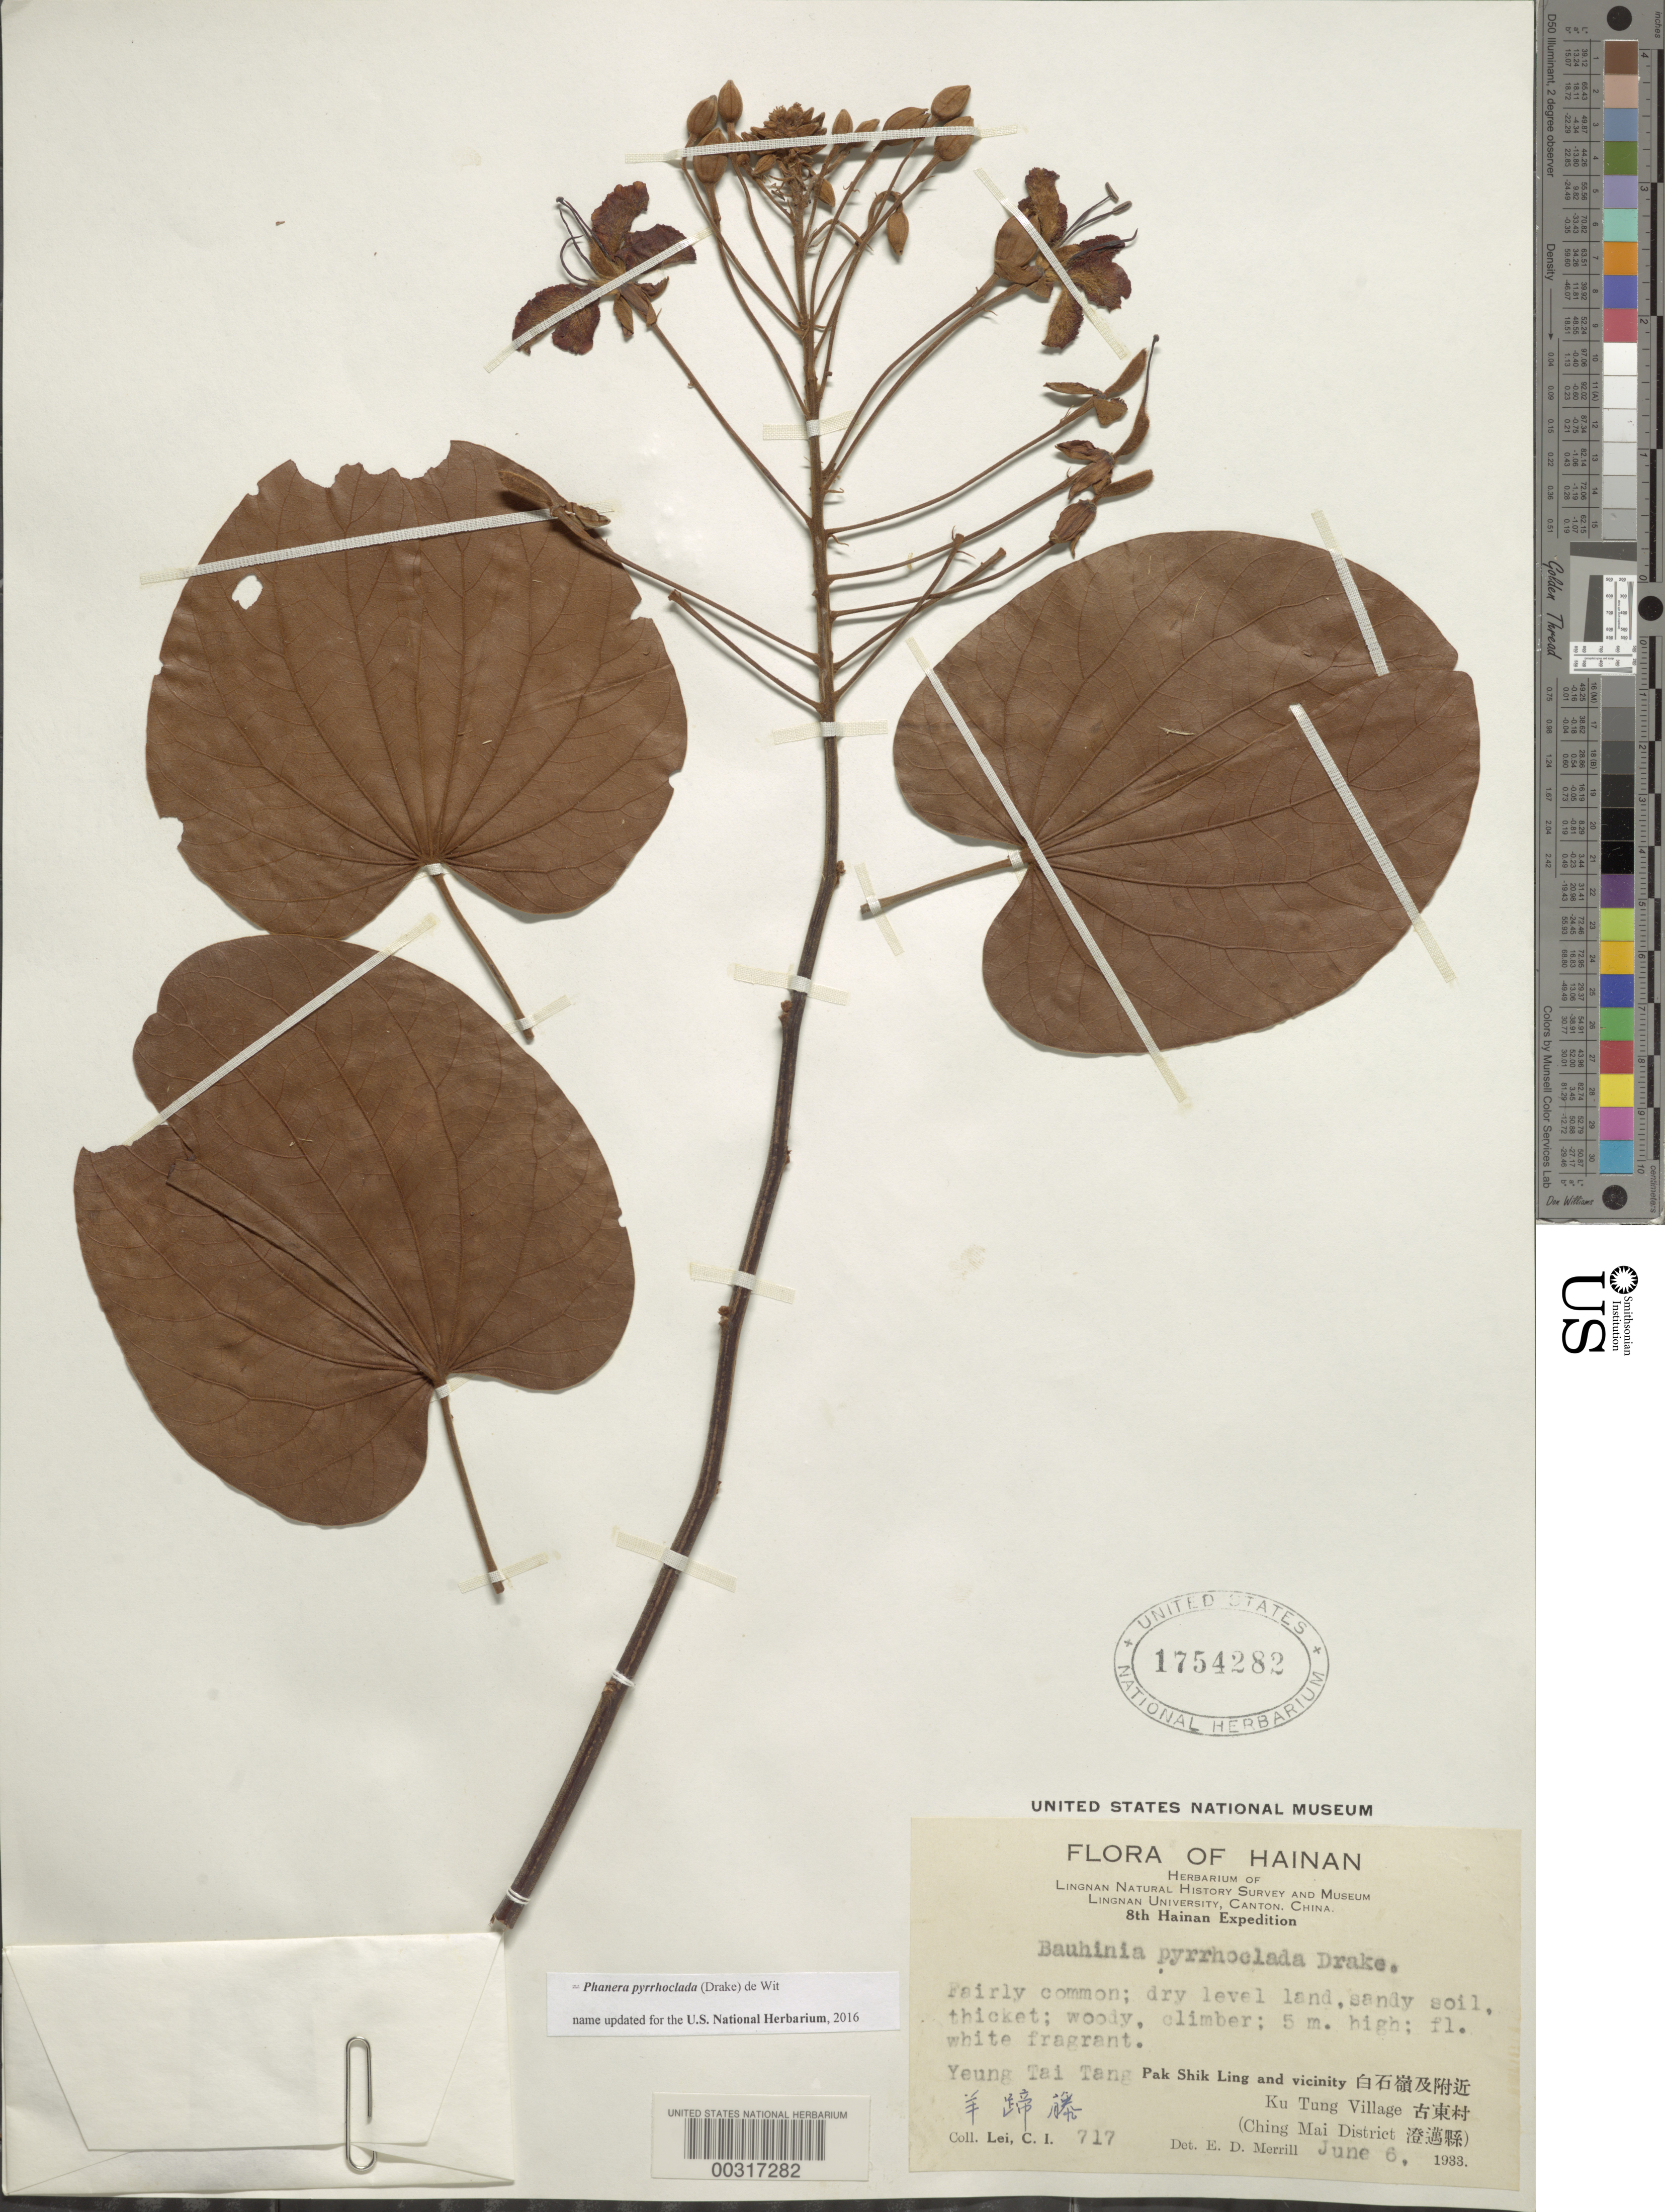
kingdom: Plantae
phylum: Tracheophyta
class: Magnoliopsida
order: Fabales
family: Fabaceae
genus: Phanera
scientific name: Phanera pyrrhoclada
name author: (Drake) de Wit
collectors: C. I. Lei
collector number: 717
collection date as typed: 06 Jun 1933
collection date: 1933-06-06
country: China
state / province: Hainan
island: Hainan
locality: Yeung tai tang, pak shik ling and vicinity; ku tung village; ching mai dist.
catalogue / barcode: US 1754282